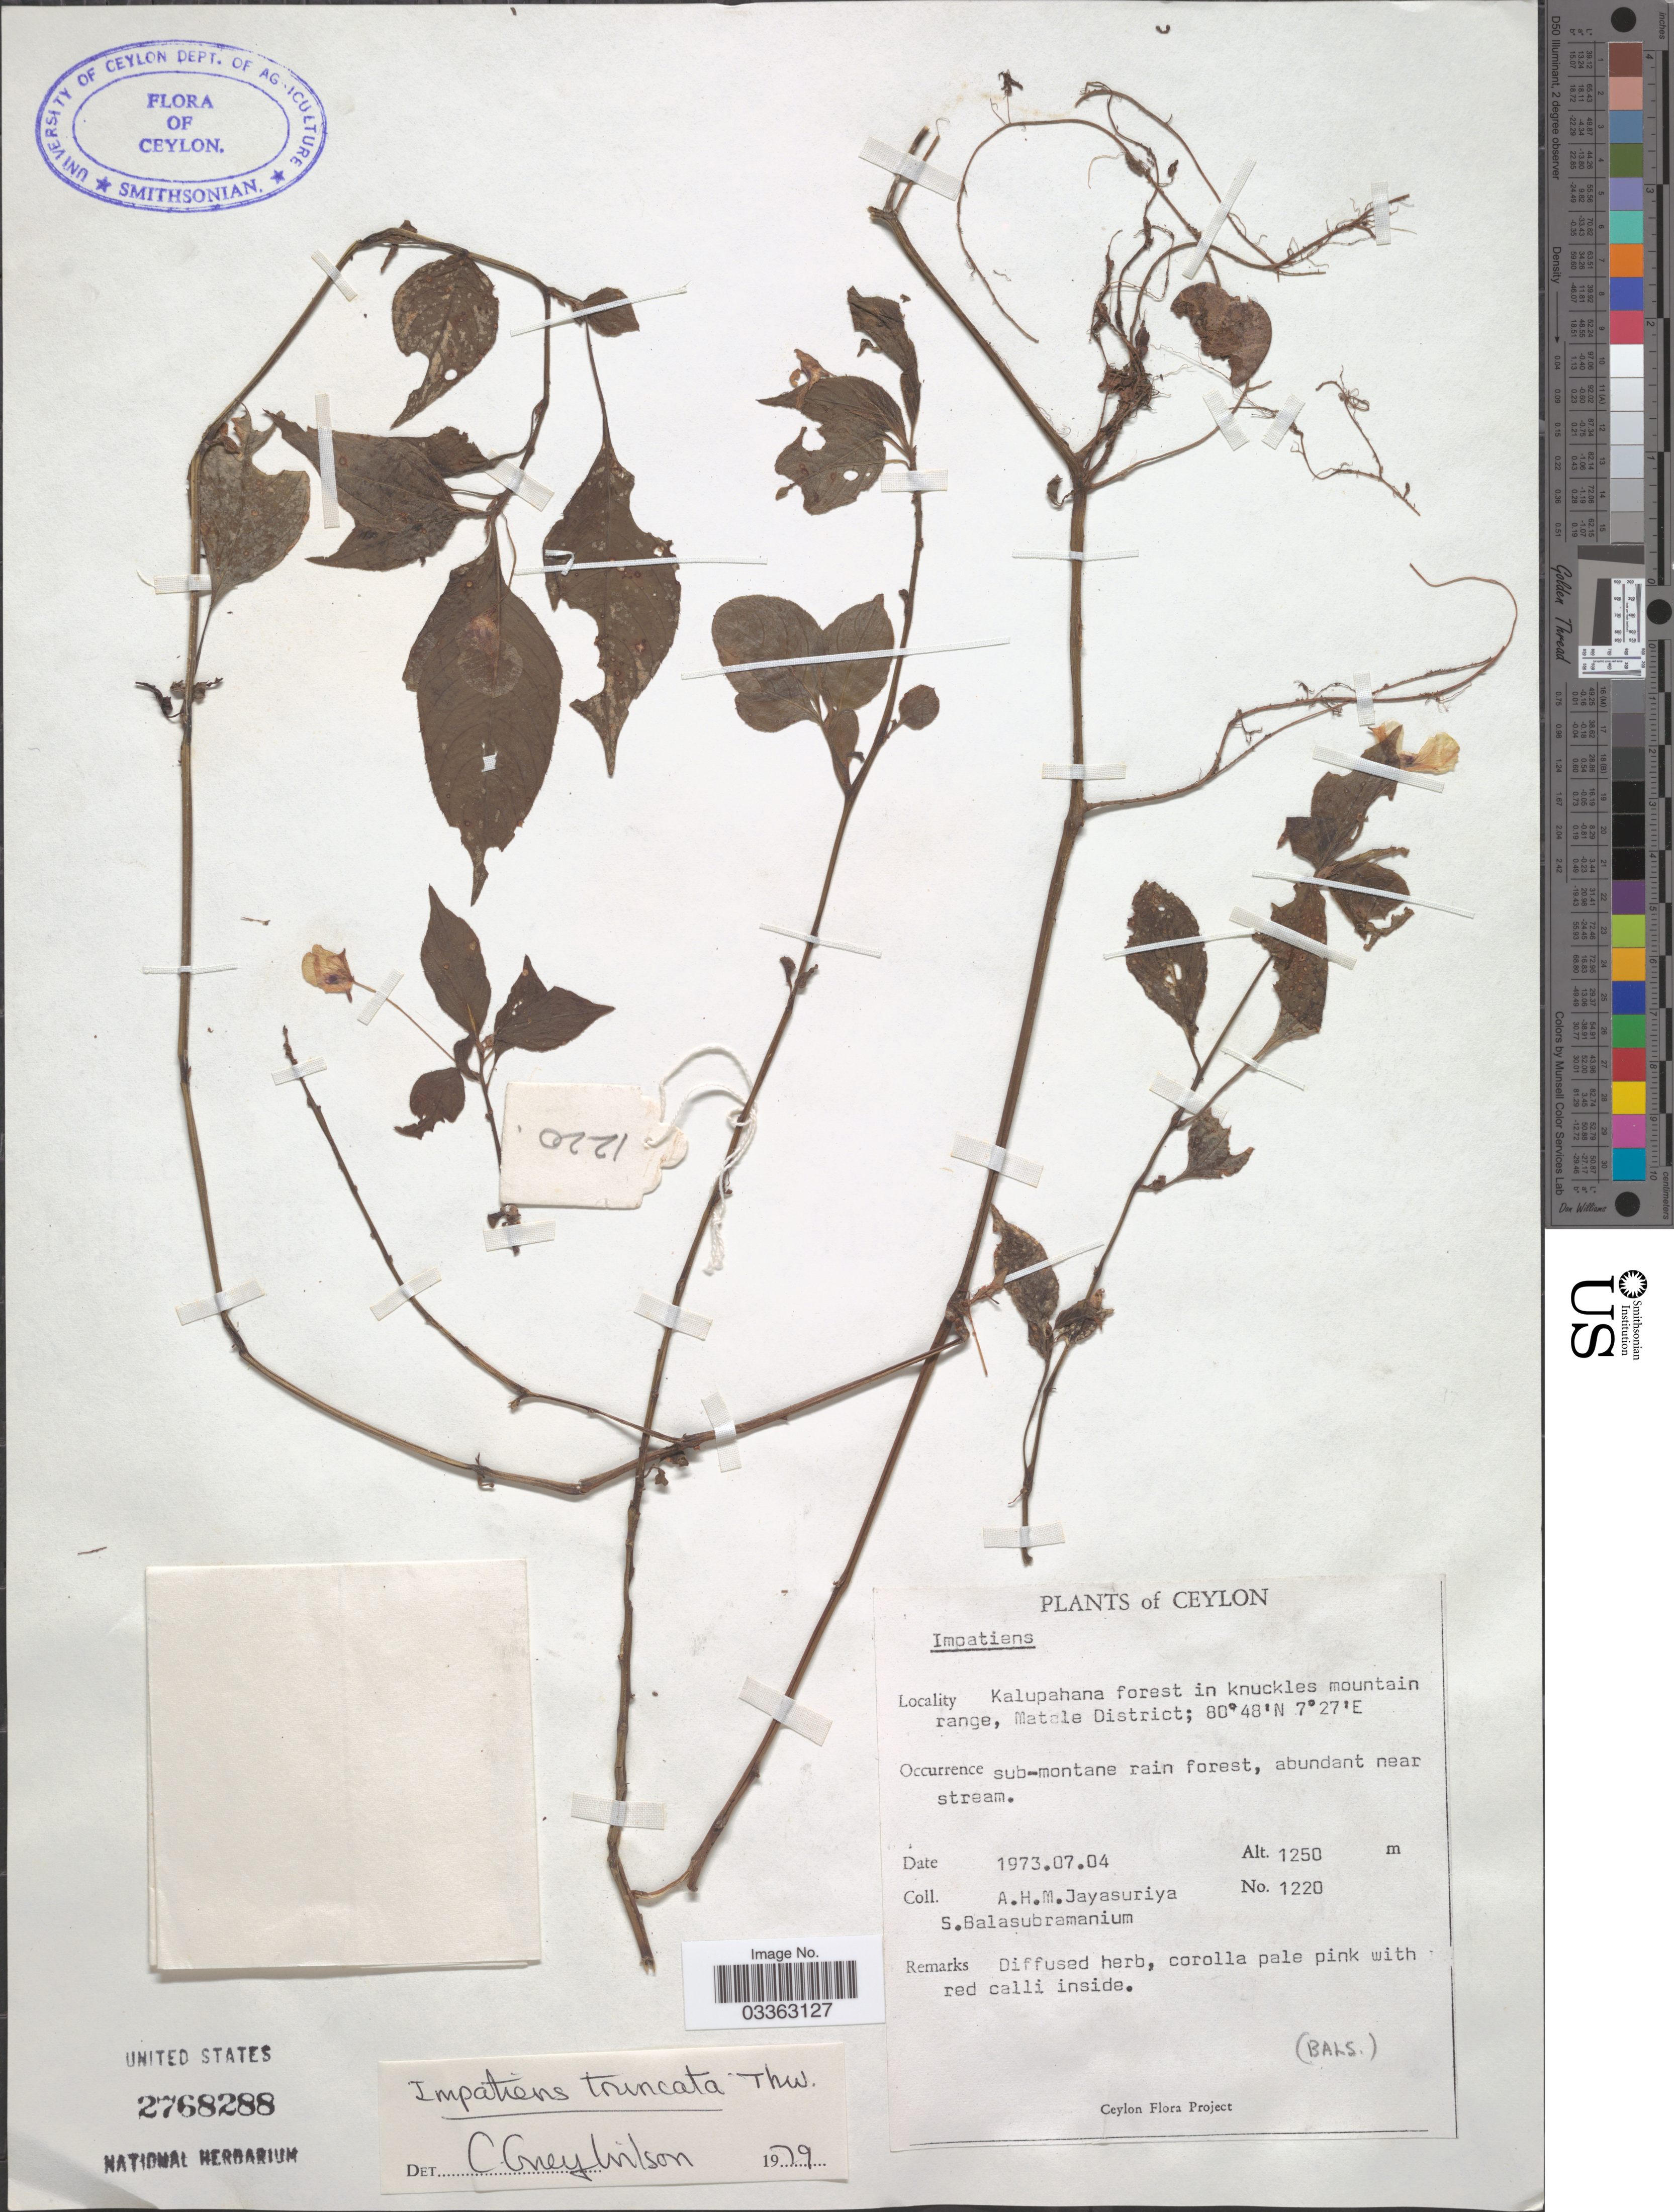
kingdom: Plantae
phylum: Tracheophyta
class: Magnoliopsida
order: Ericales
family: Balsaminaceae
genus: Impatiens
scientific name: Impatiens truncata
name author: Thwaites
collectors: A. H. Jayasuriya & S. Balasubramanium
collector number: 1220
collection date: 1973-07-04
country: Sri Lanka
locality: Ceylon, Kalupahana forest in knuckles mountain range, Matale District.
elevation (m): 1250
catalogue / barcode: US 2768288